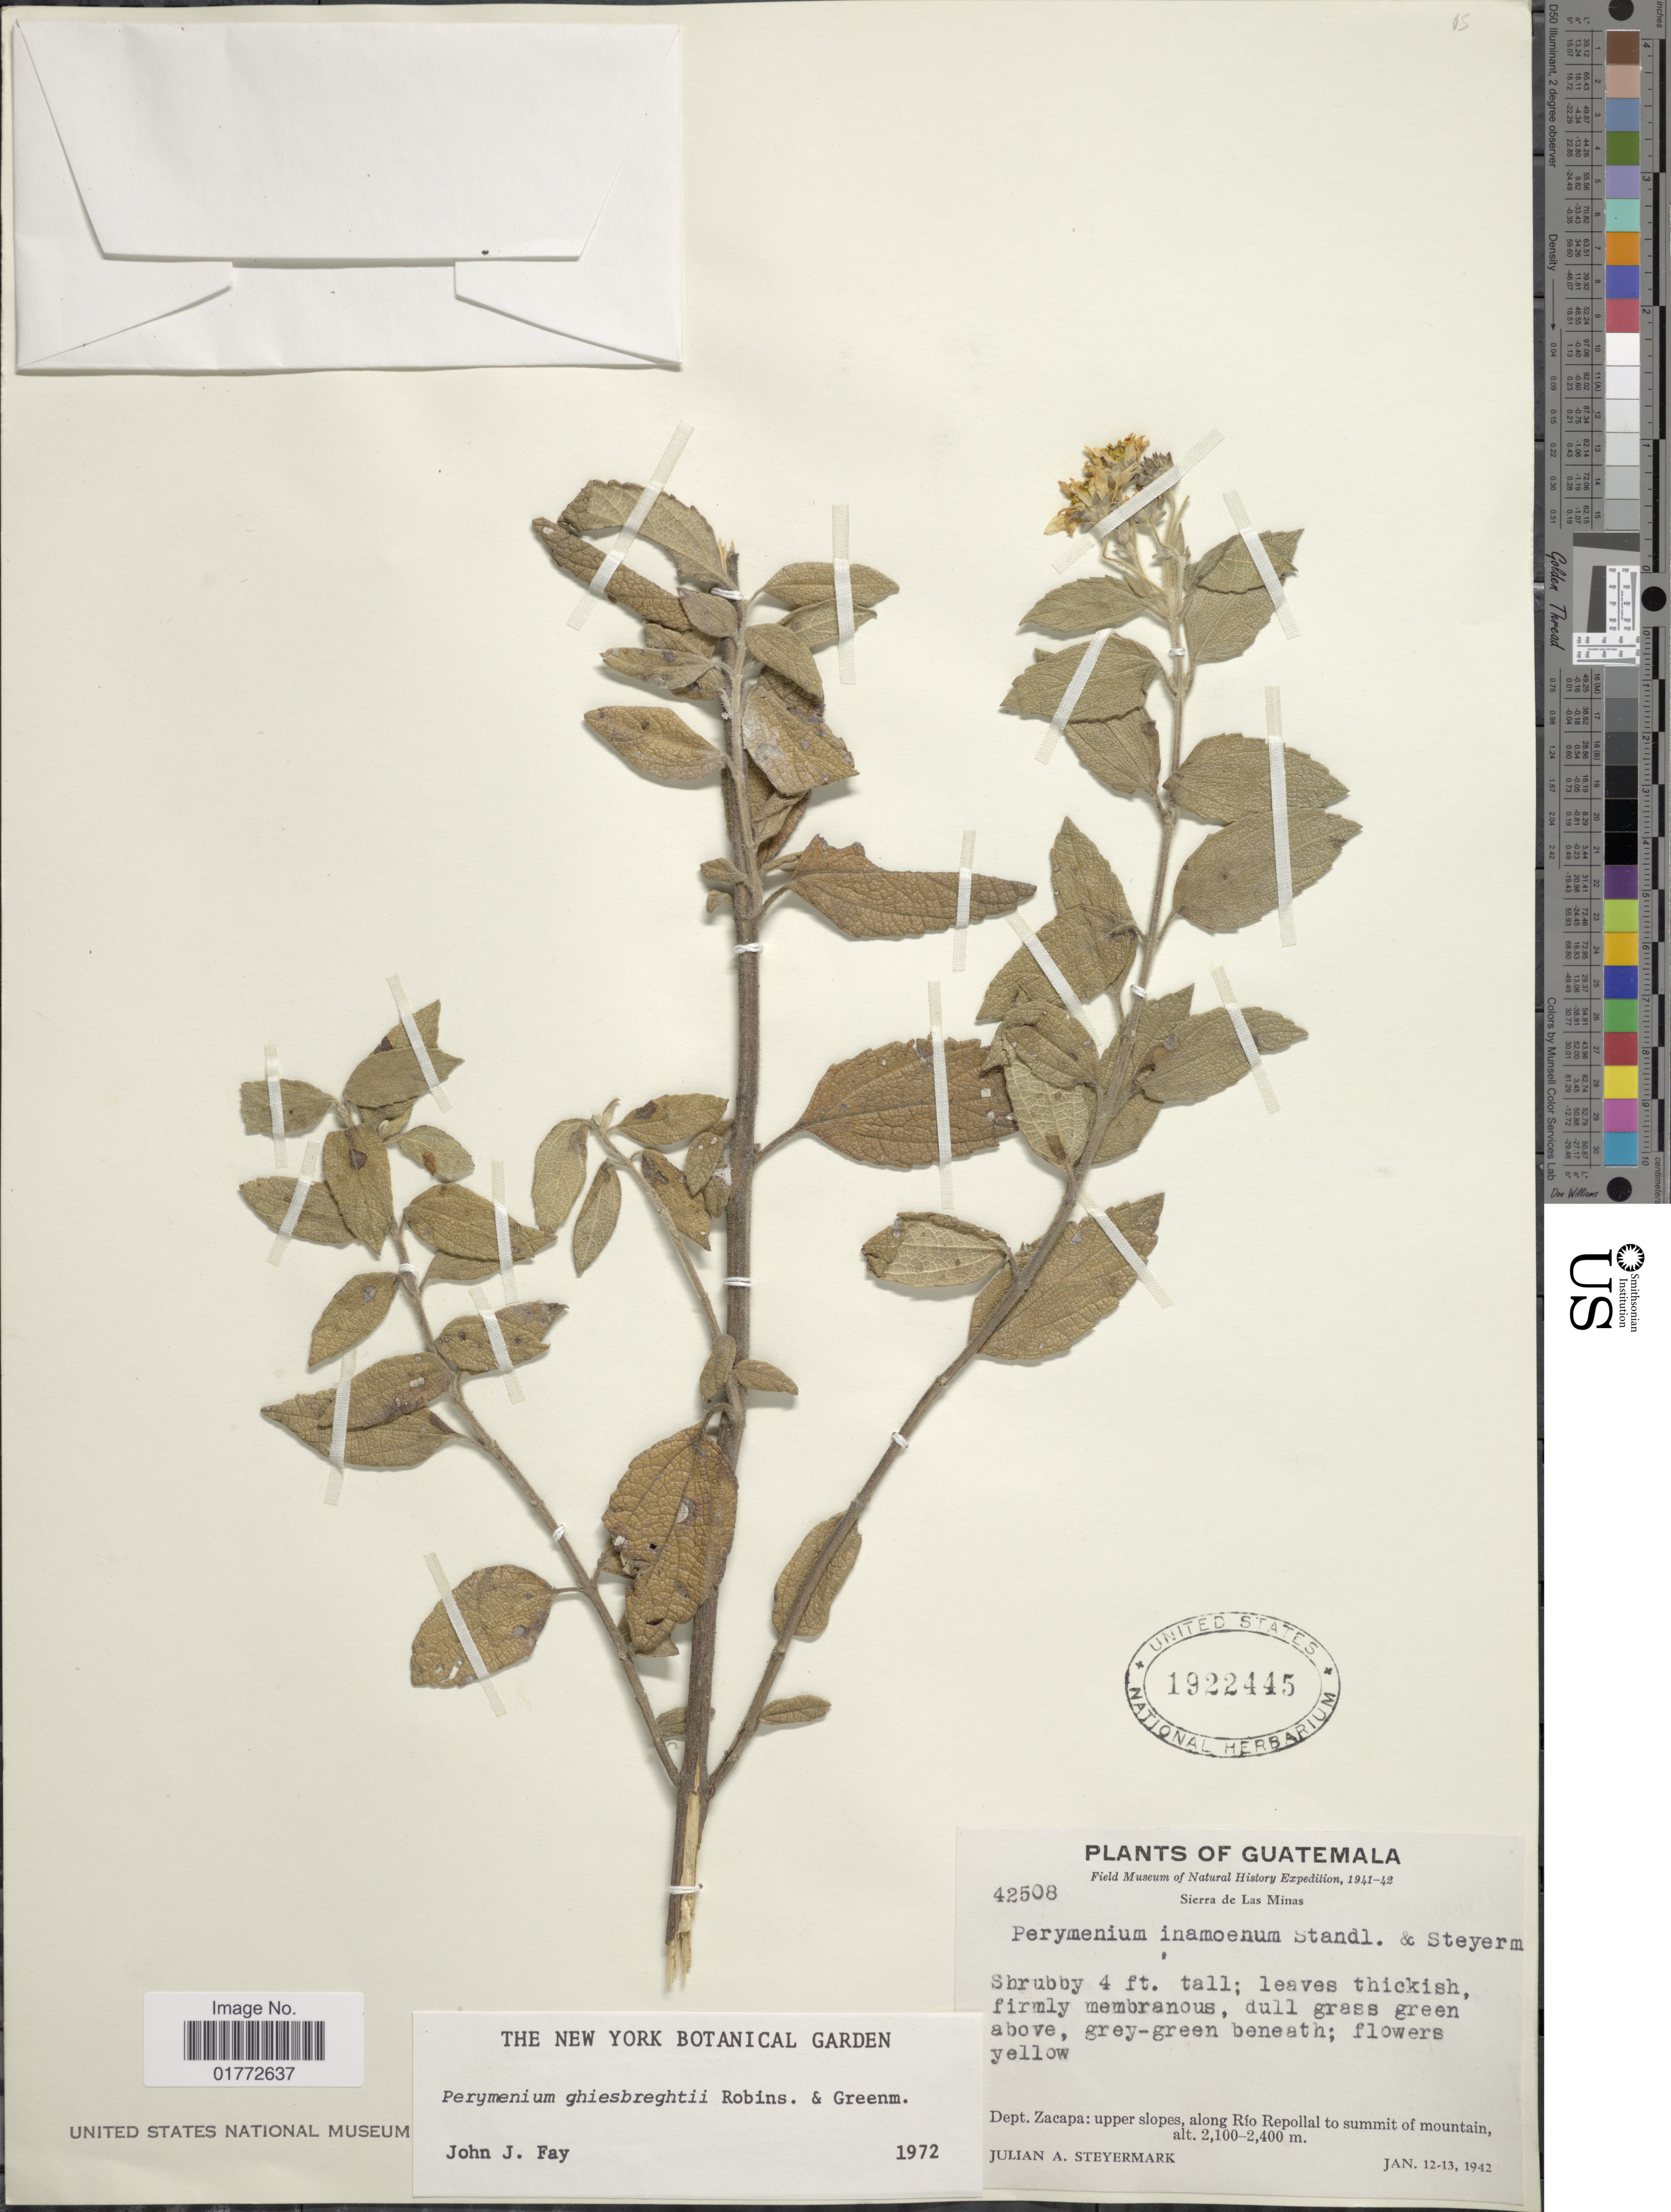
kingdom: Plantae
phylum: Tracheophyta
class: Magnoliopsida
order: Asterales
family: Asteraceae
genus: Perymenium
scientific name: Perymenium ghiesbreghtii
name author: B.L. Rob. & Greenm.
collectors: J. Steyermark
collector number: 42508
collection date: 1942-01-12/1942-01-13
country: Guatemala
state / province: Zacapa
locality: Upper slopes, along Rio Repollal to summit of mountain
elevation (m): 2100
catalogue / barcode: US 1922445